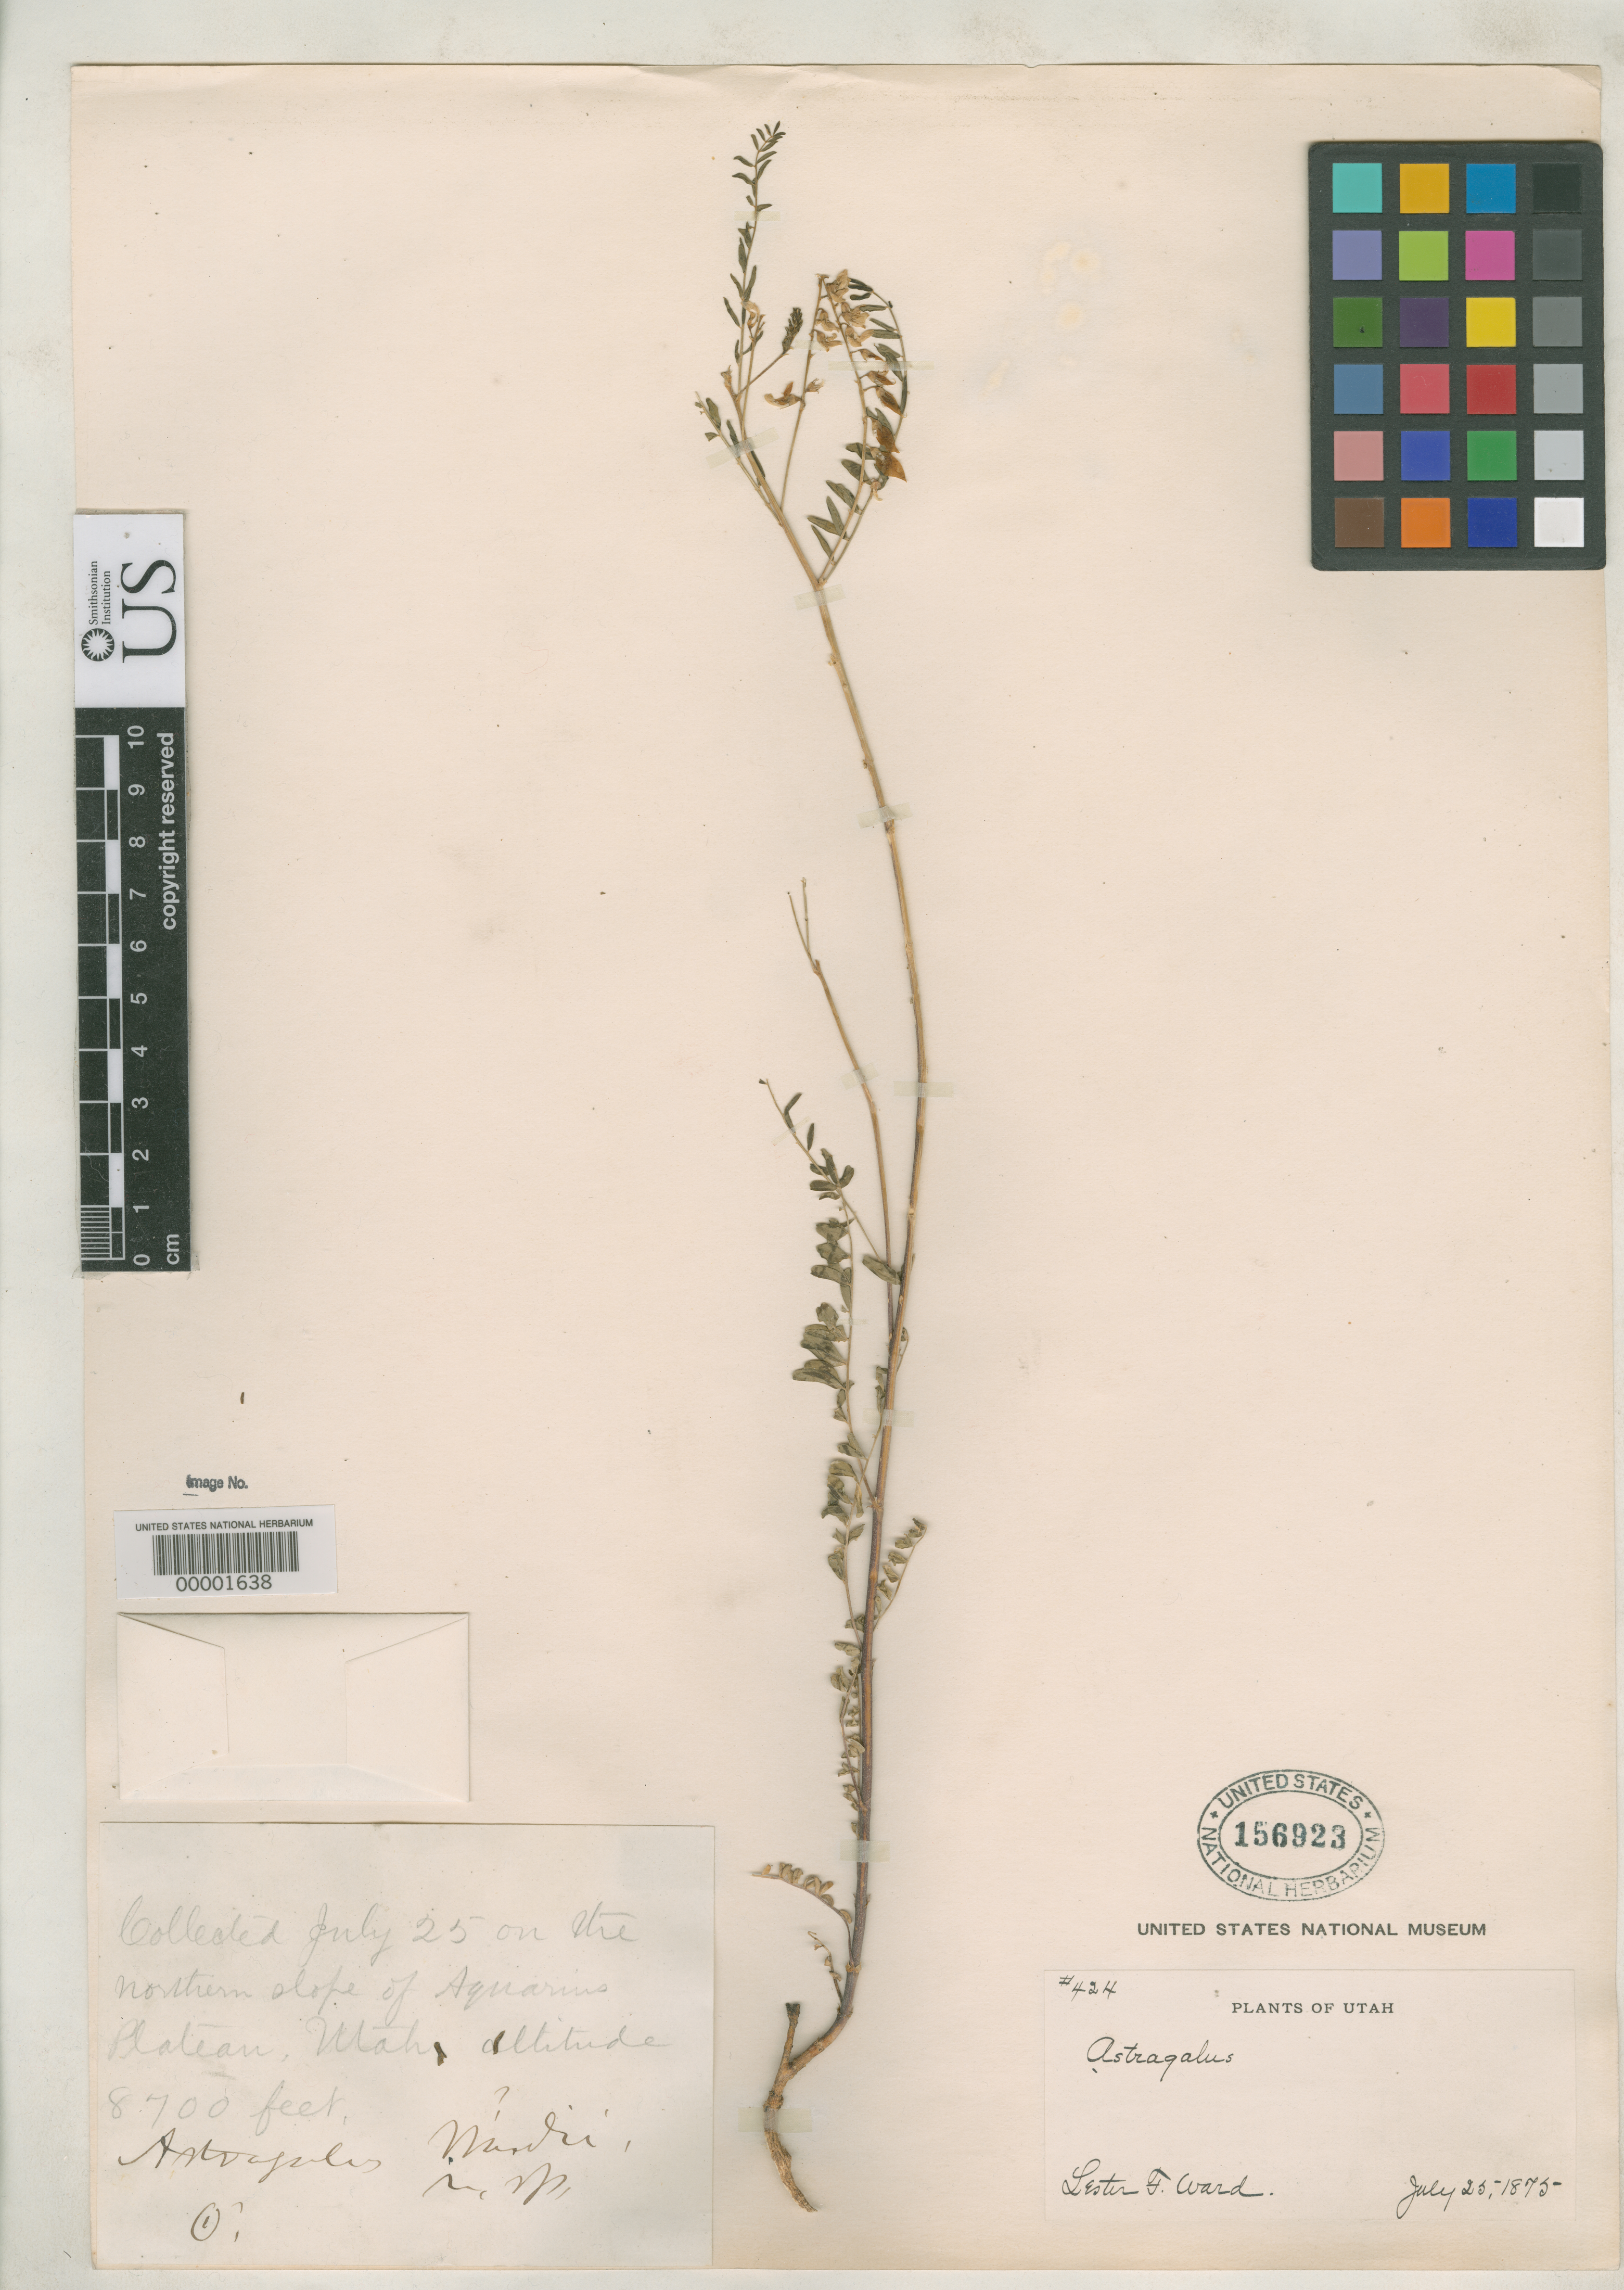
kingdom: Plantae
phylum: Tracheophyta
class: Magnoliopsida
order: Fabales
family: Fabaceae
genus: Astragalus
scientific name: Astragalus wardii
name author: A. Gray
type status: Type Collection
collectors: L. F. Ward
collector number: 424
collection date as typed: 25 Jul 1875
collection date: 1875-07-25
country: United States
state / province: Utah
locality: N slope of Aquariun Plateau.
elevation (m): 2652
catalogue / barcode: US 156923